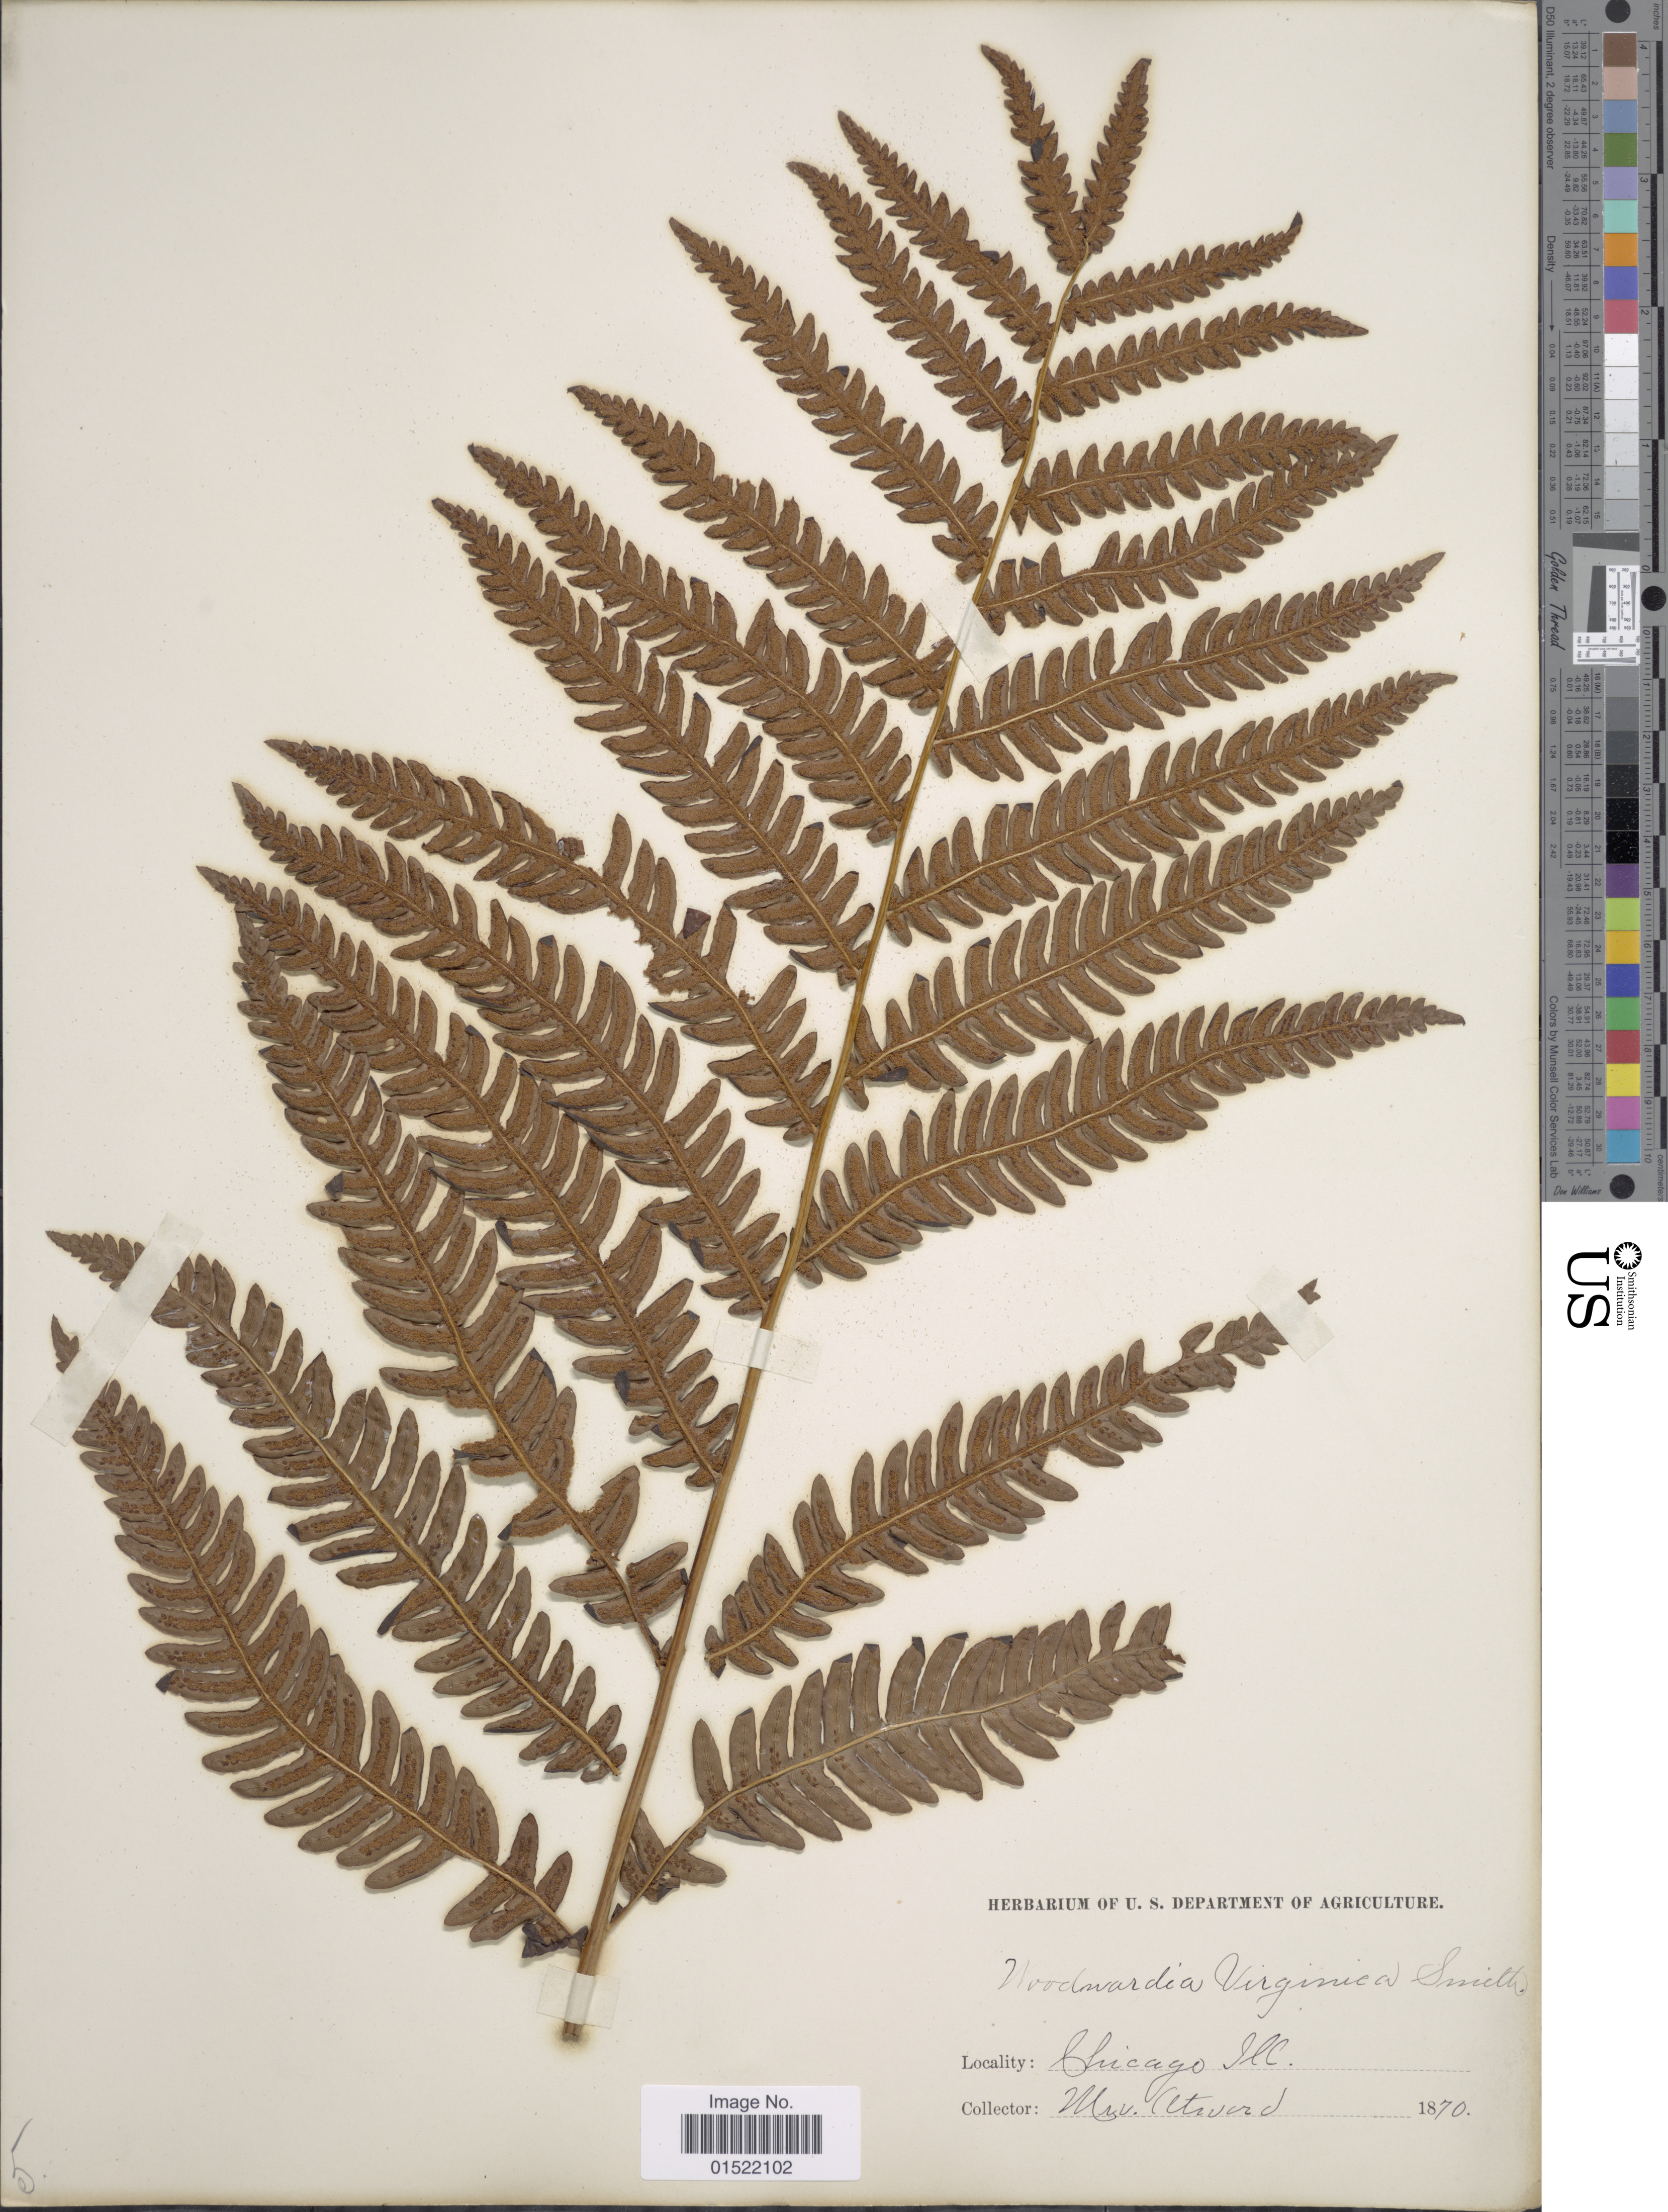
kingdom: Plantae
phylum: Tracheophyta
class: Polypodiopsida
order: Polypodiales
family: Blechnaceae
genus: Woodwardia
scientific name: Woodwardia virginica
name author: (L.) R.M. Sm.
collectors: Atwater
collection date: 1870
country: United States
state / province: Illinois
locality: Chicago